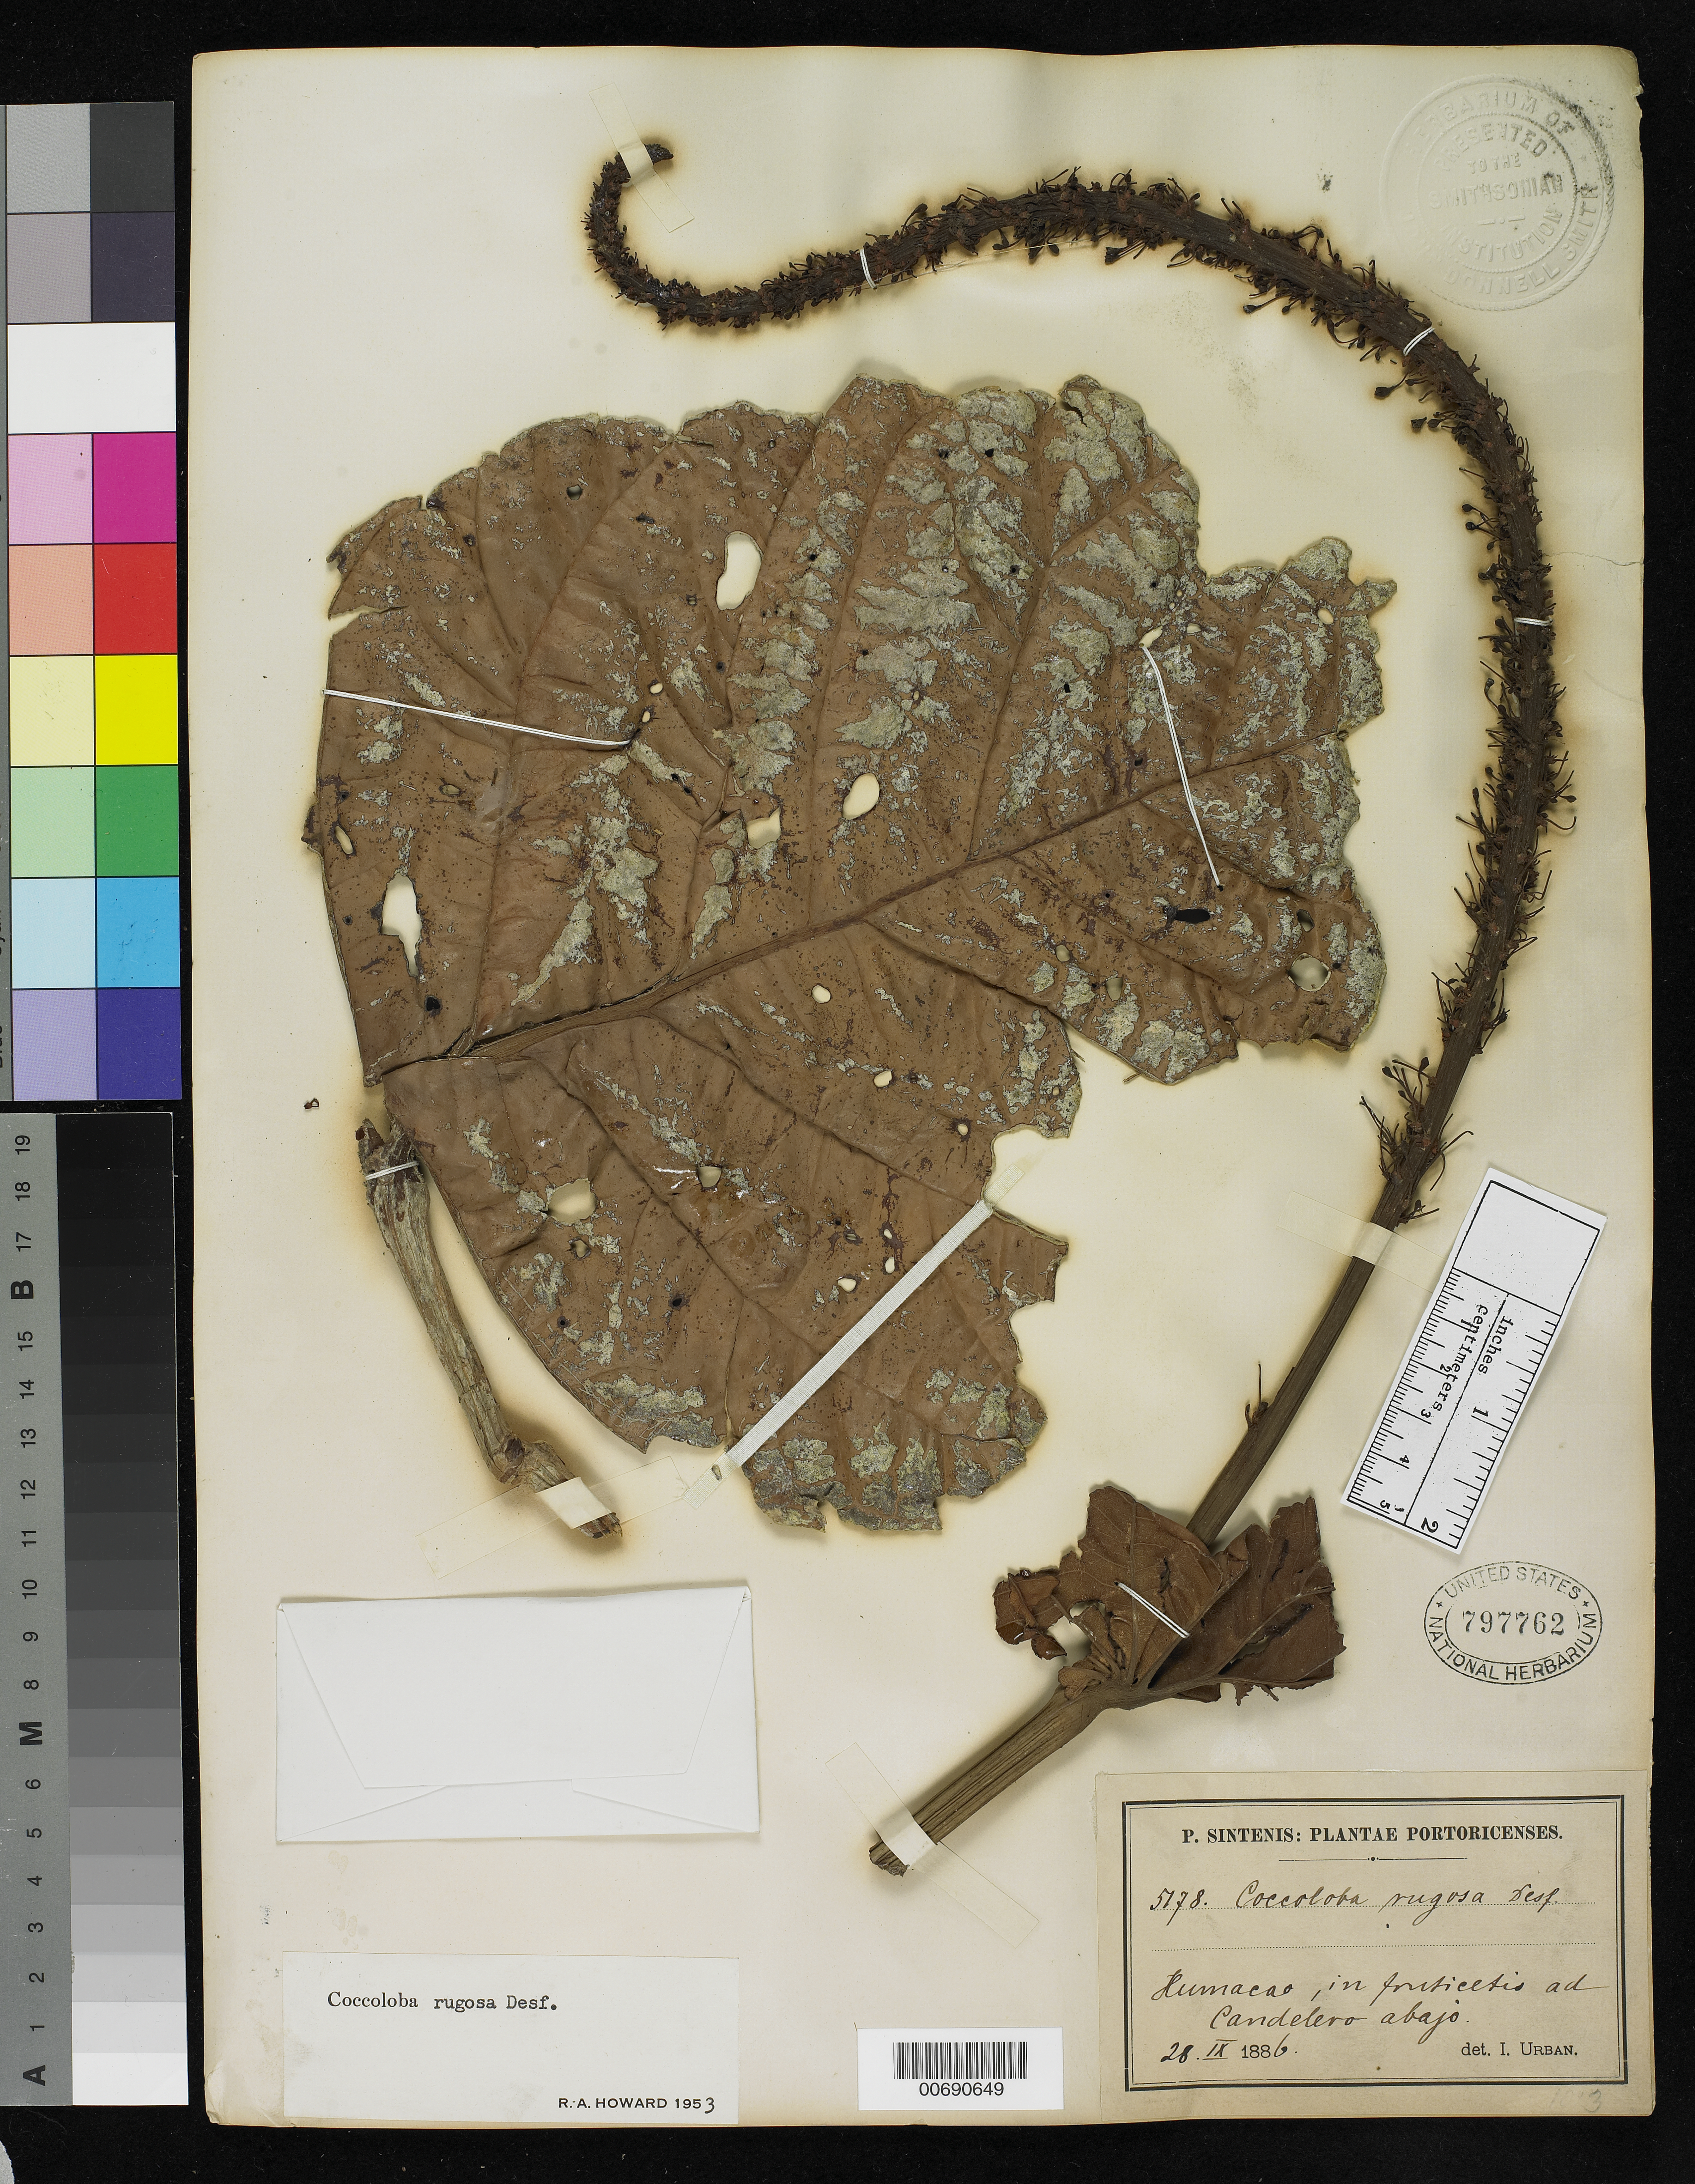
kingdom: Plantae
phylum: Tracheophyta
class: Magnoliopsida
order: Caryophyllales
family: Polygonaceae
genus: Coccoloba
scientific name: Coccoloba rugosa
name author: Desf.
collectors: P. Sintenis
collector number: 5178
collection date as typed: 28 Sep 1886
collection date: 1886-09-28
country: Puerto Rico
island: Greater Antilles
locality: Humacao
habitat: in fruticetis ad Candelero abajo.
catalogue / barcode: US 797762